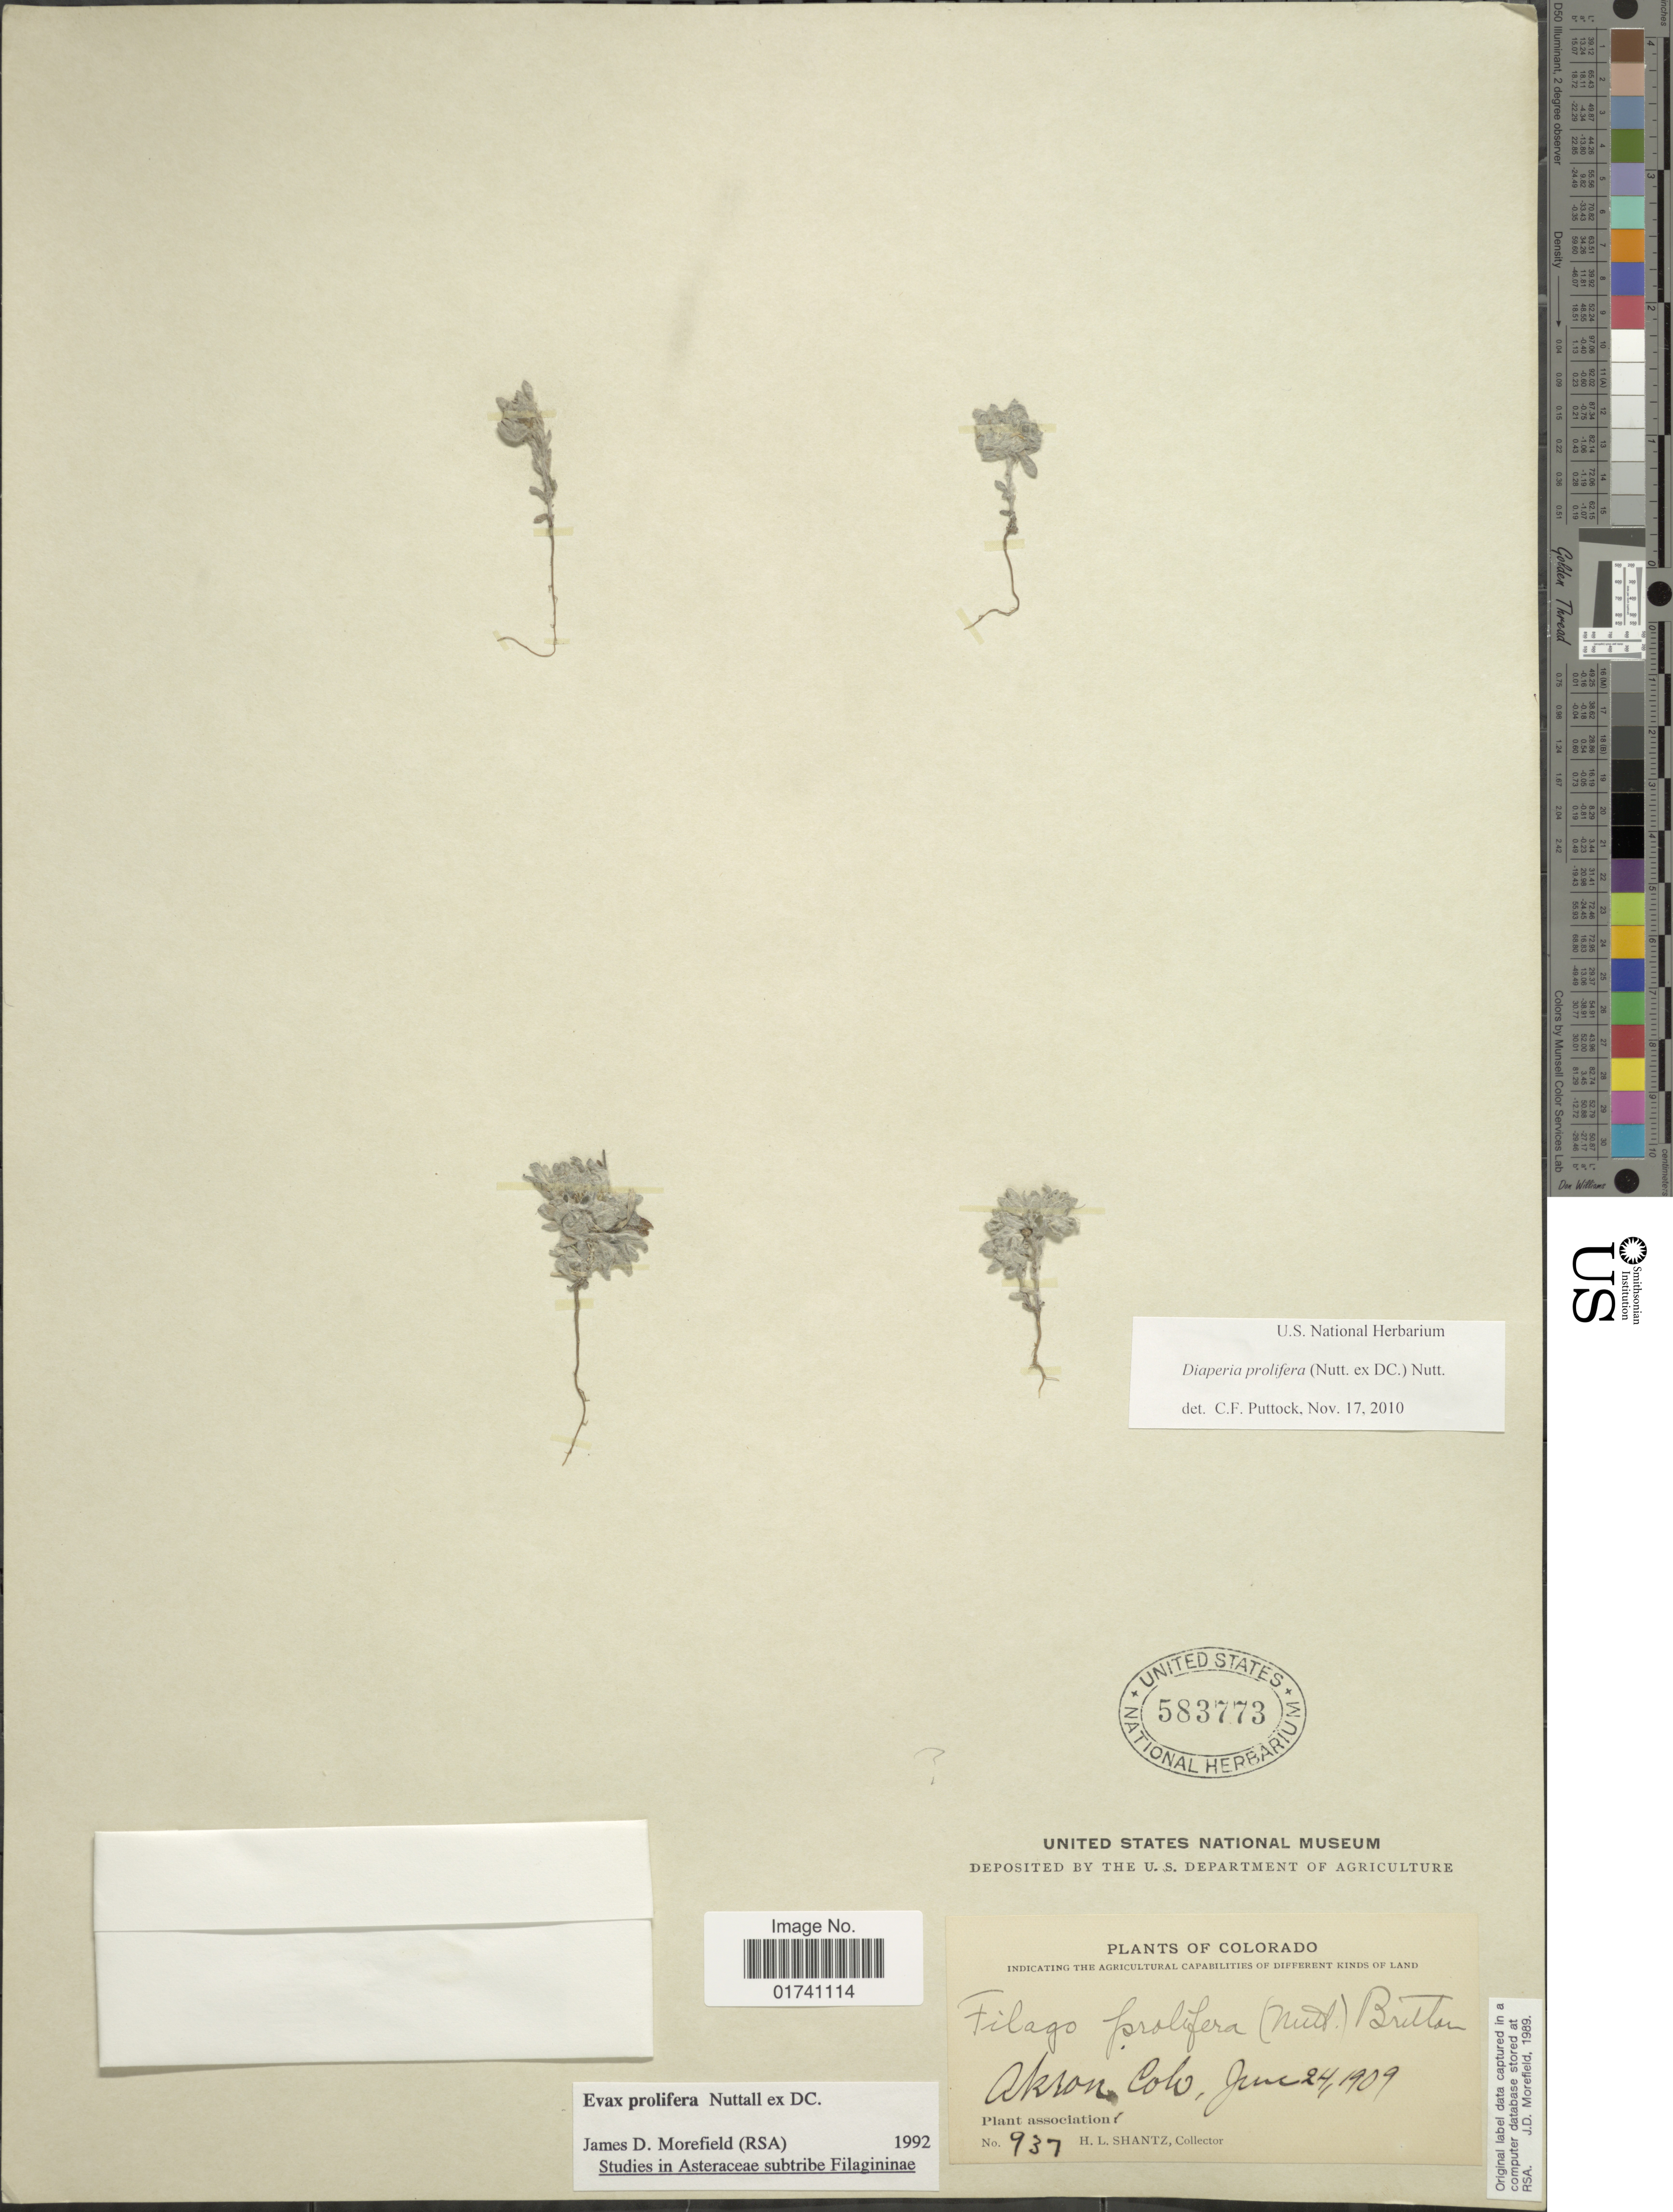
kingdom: Plantae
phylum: Tracheophyta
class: Magnoliopsida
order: Asterales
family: Asteraceae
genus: Diaperia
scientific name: Diaperia prolifera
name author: (Nutt. ex DC.) Morefield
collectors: H. Shantz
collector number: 937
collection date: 1909-06-24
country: United States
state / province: Colorado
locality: Akron, Colo.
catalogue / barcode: US 583773